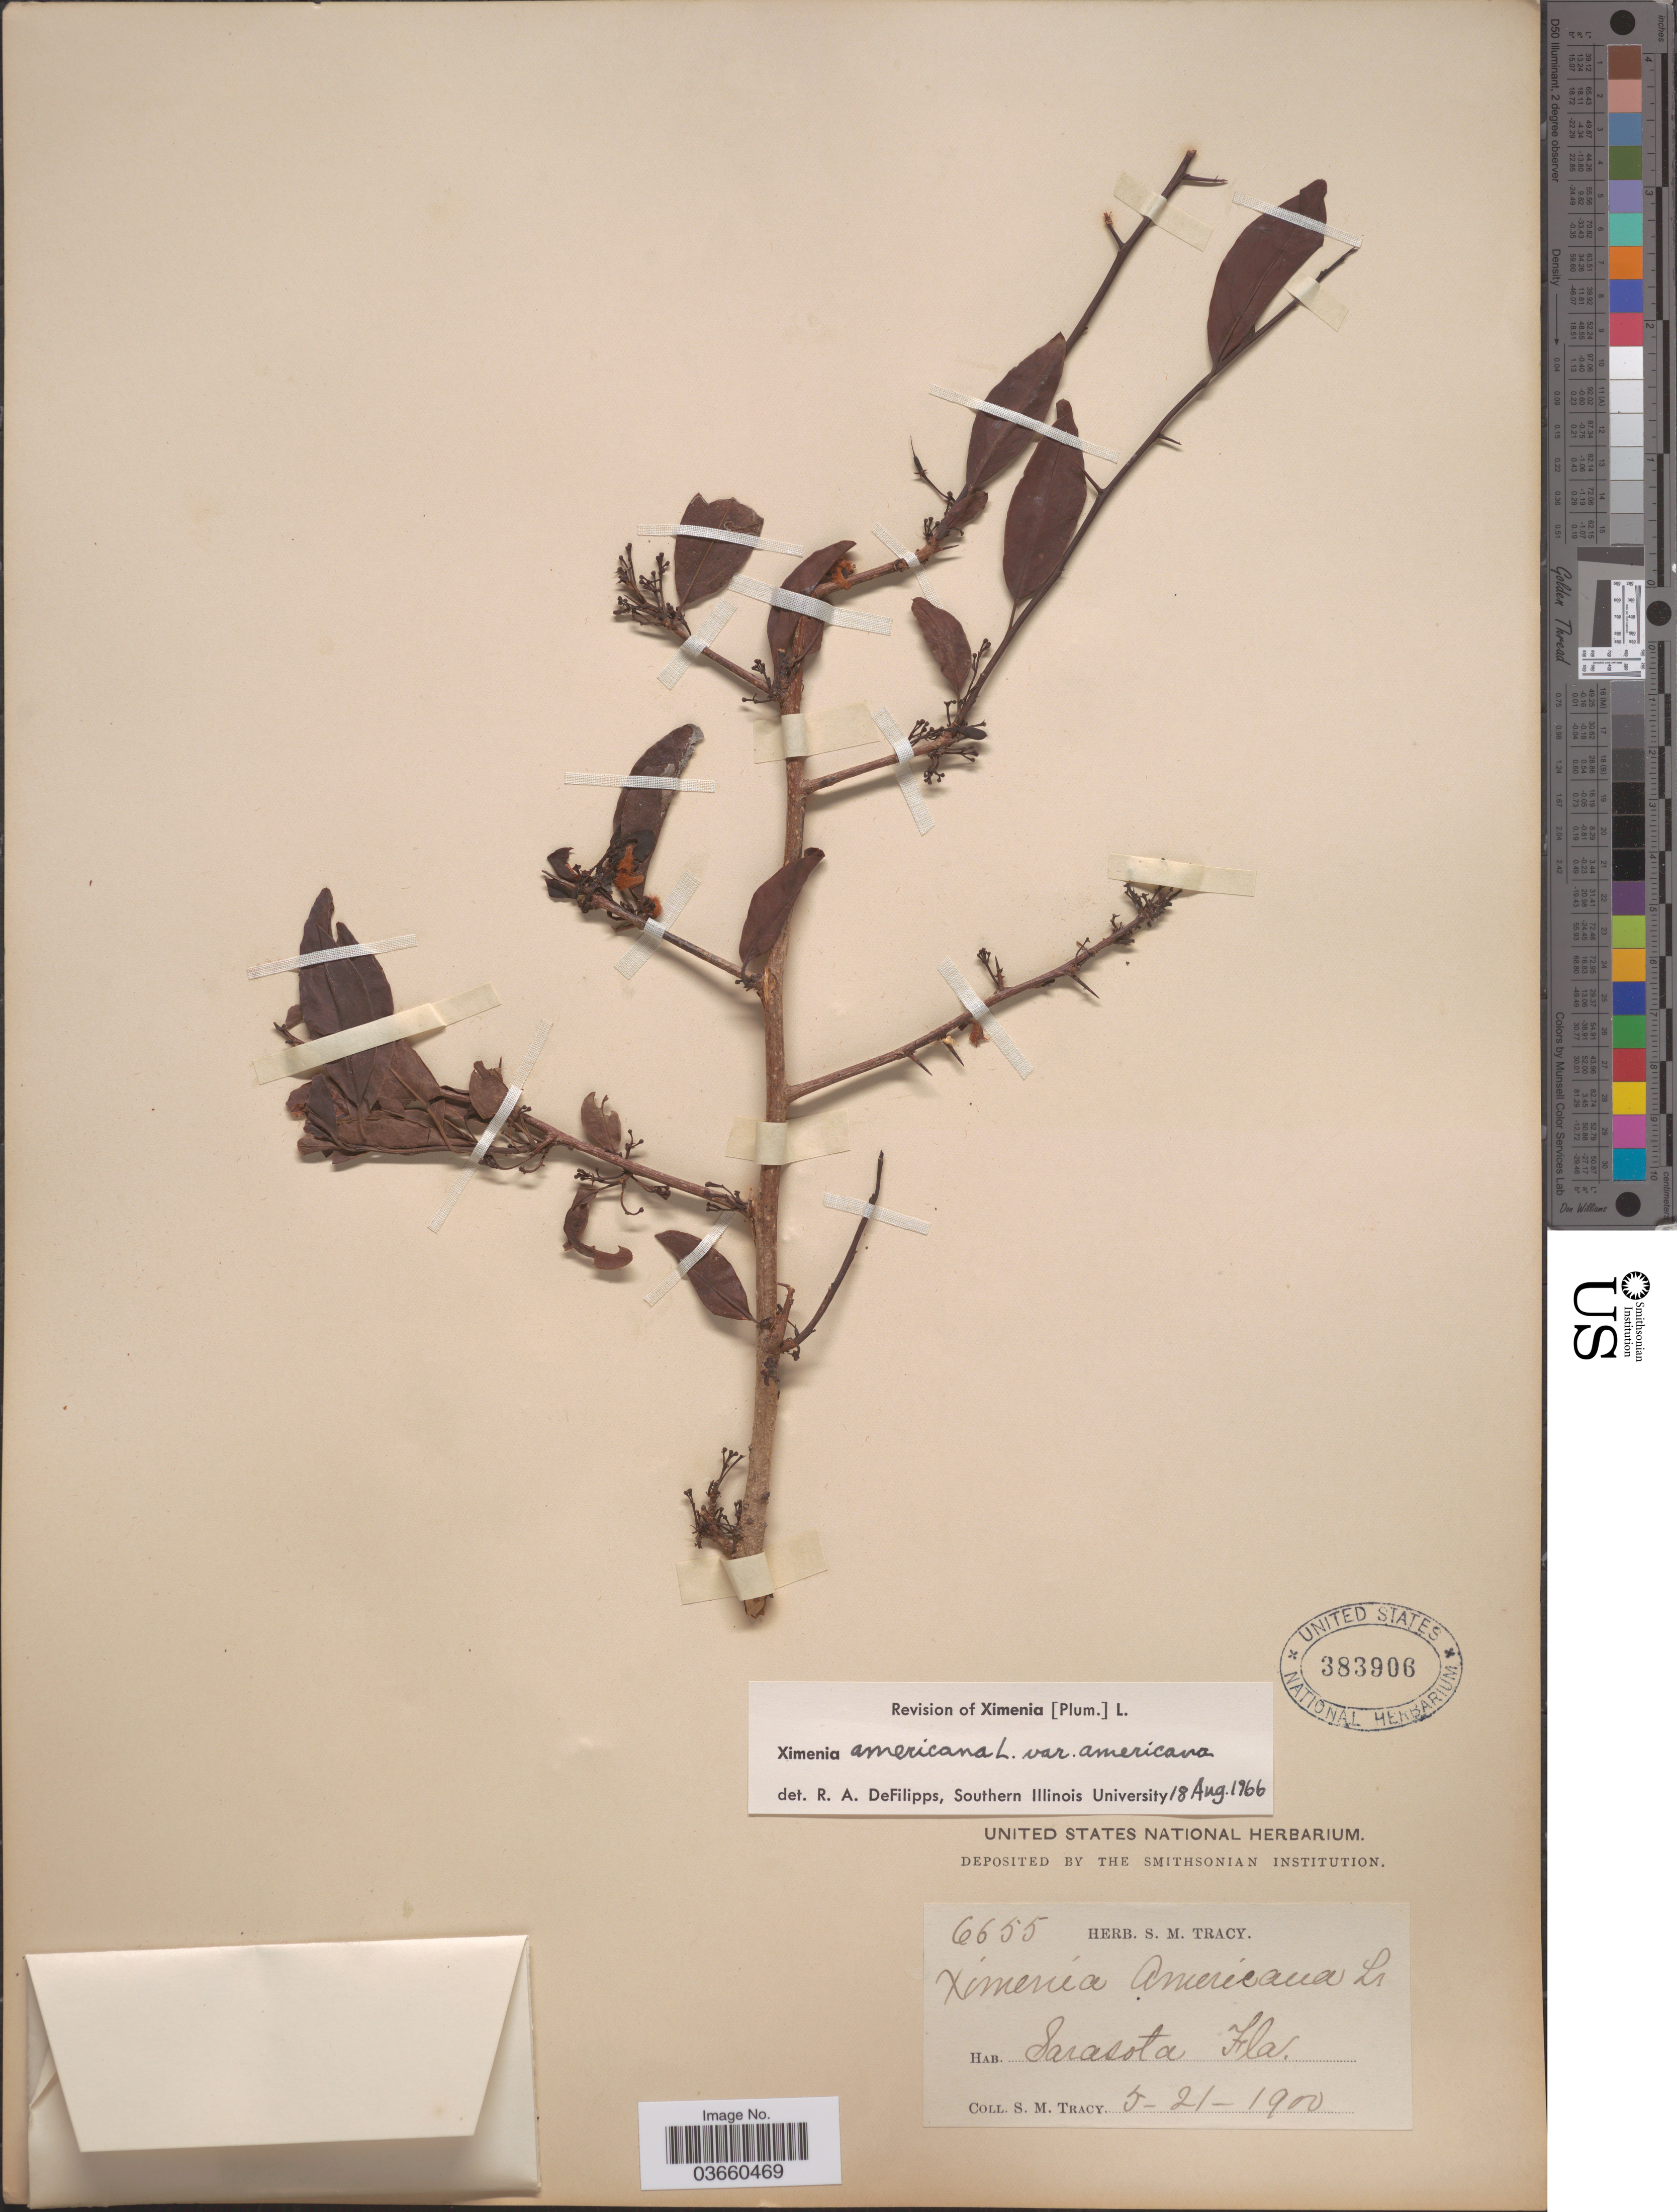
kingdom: Plantae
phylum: Tracheophyta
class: Magnoliopsida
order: Santalales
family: Ximeniaceae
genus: Ximenia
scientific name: Ximenia americana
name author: L.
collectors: S. M. Tracy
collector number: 6655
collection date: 1900-05-21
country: United States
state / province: Florida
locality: Sarasota.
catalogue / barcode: US 383906